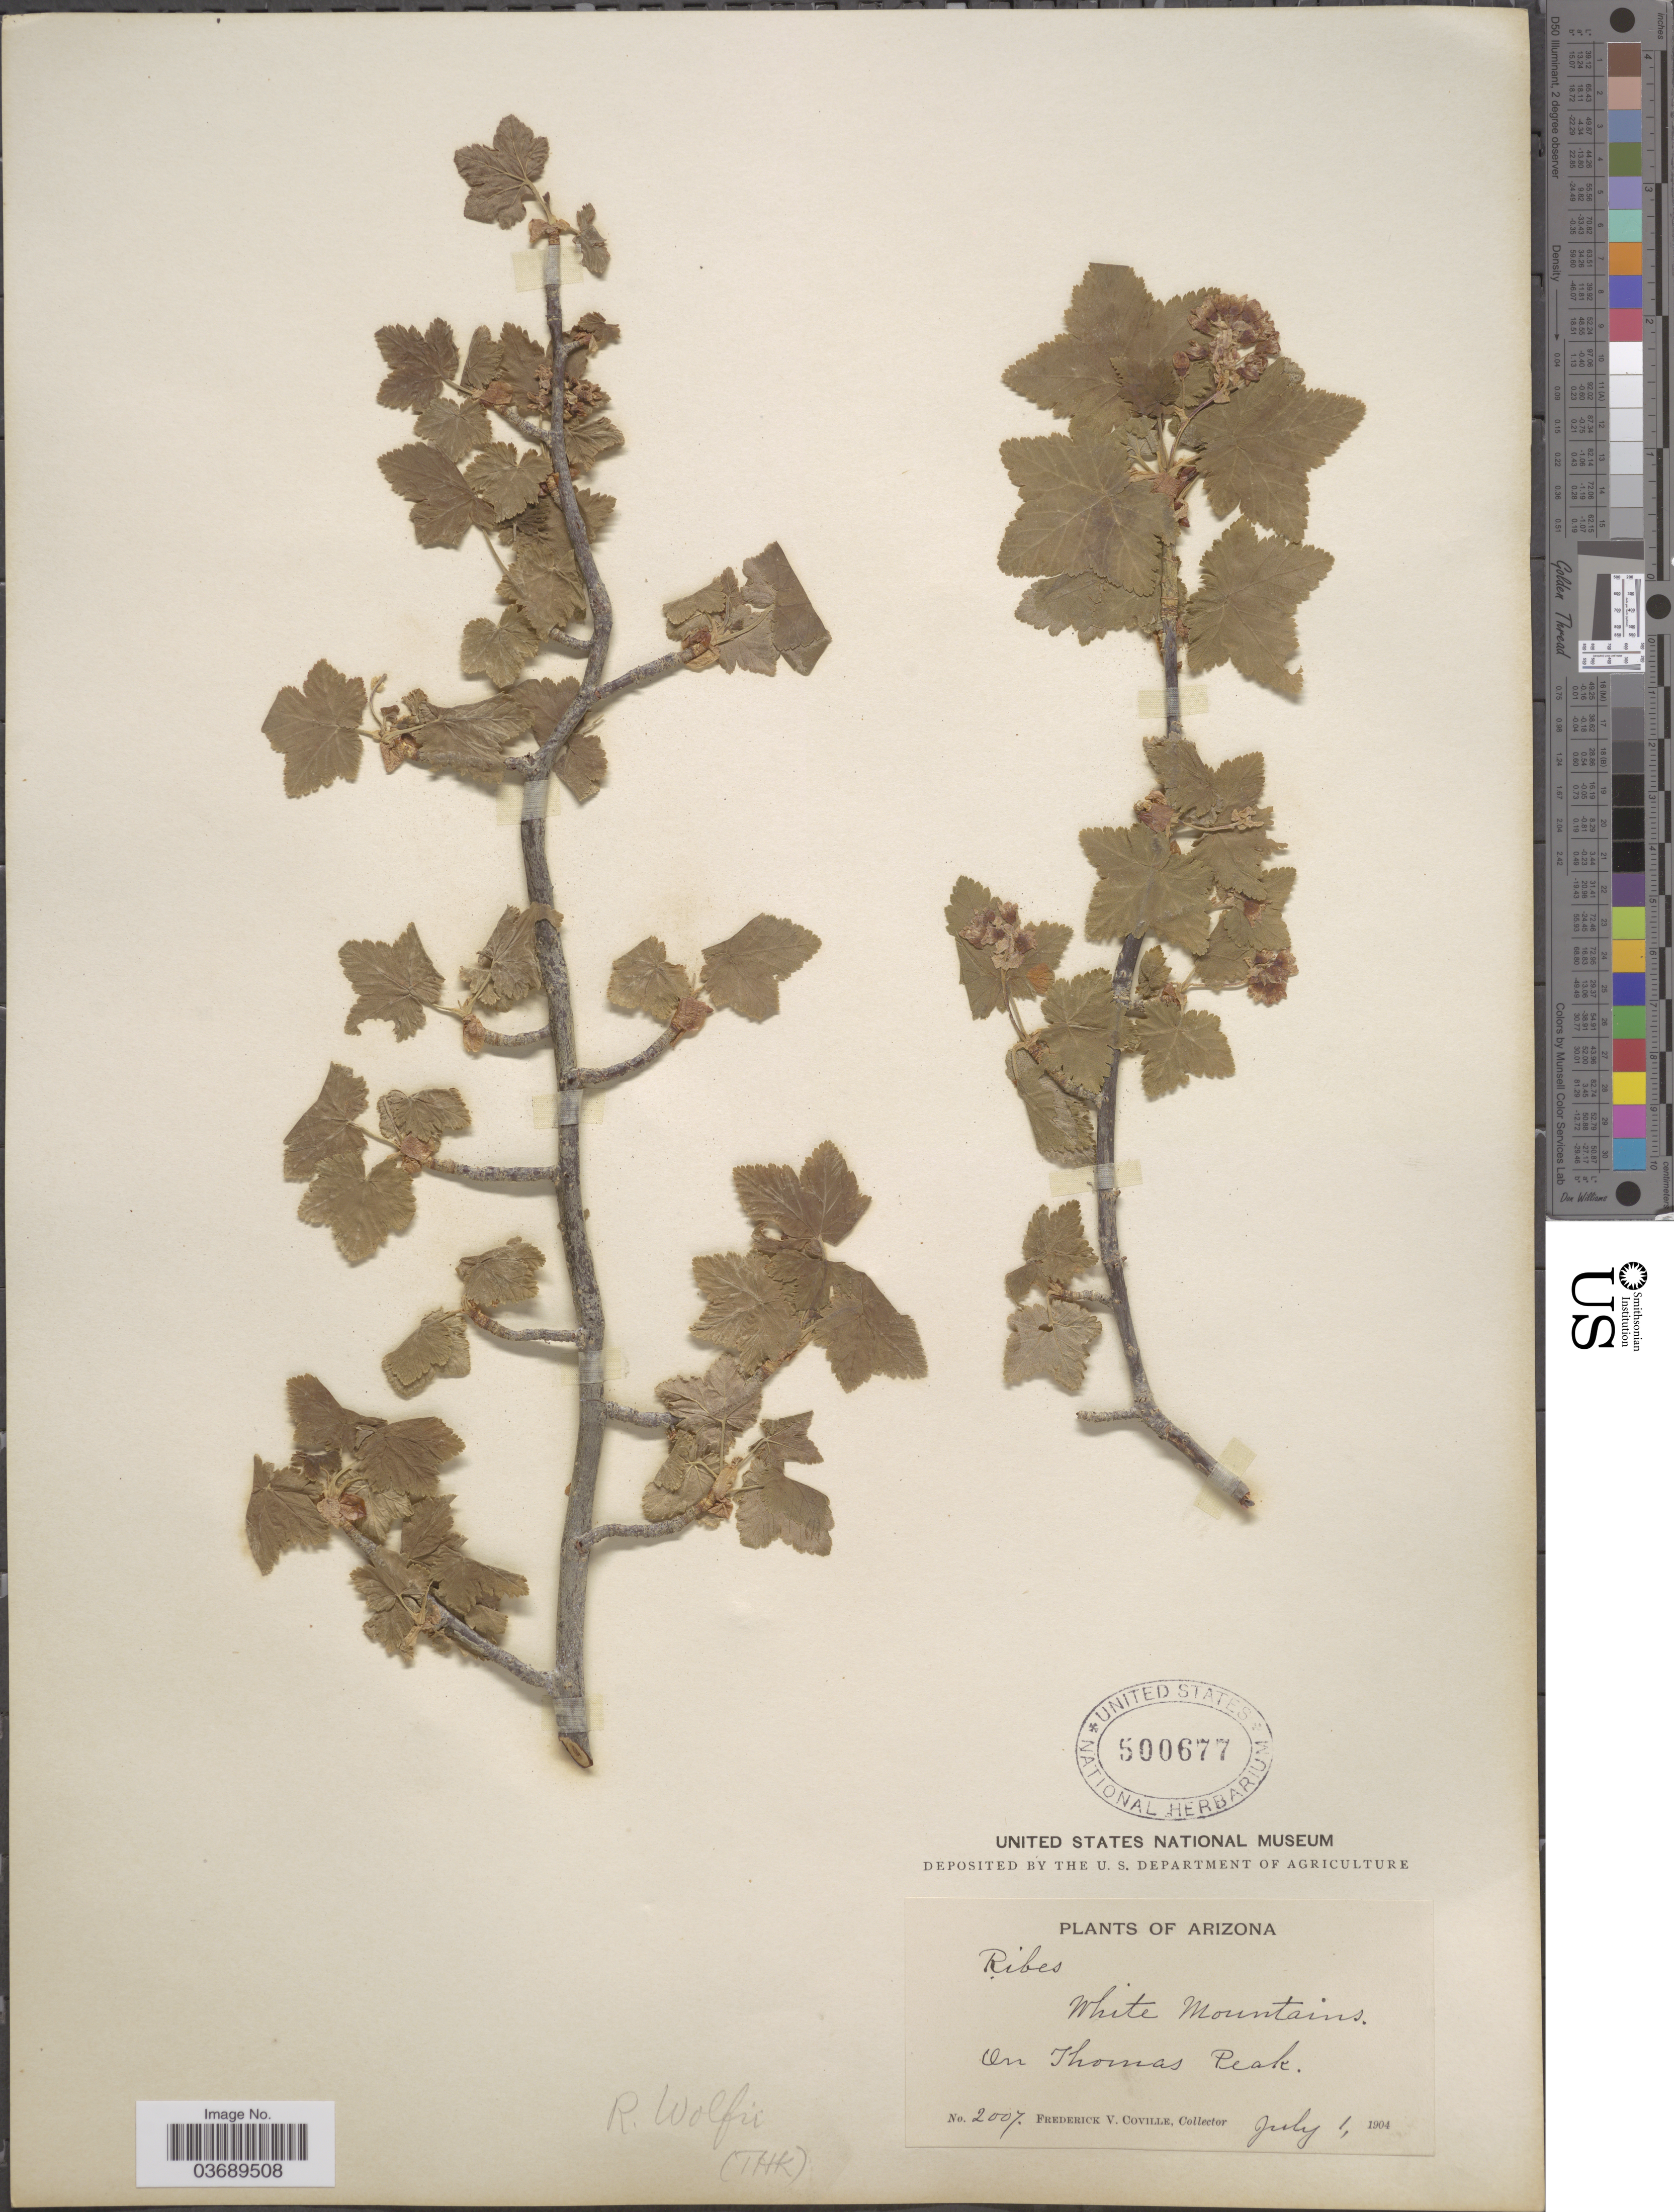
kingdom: Plantae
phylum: Tracheophyta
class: Magnoliopsida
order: Saxifragales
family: Grossulariaceae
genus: Ribes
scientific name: Ribes wolfii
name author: Rothr.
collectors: F. V. Coville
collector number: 2007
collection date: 1904-07-01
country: United States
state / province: Arizona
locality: White Mountains, on Thomas Peak.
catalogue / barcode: US 500677